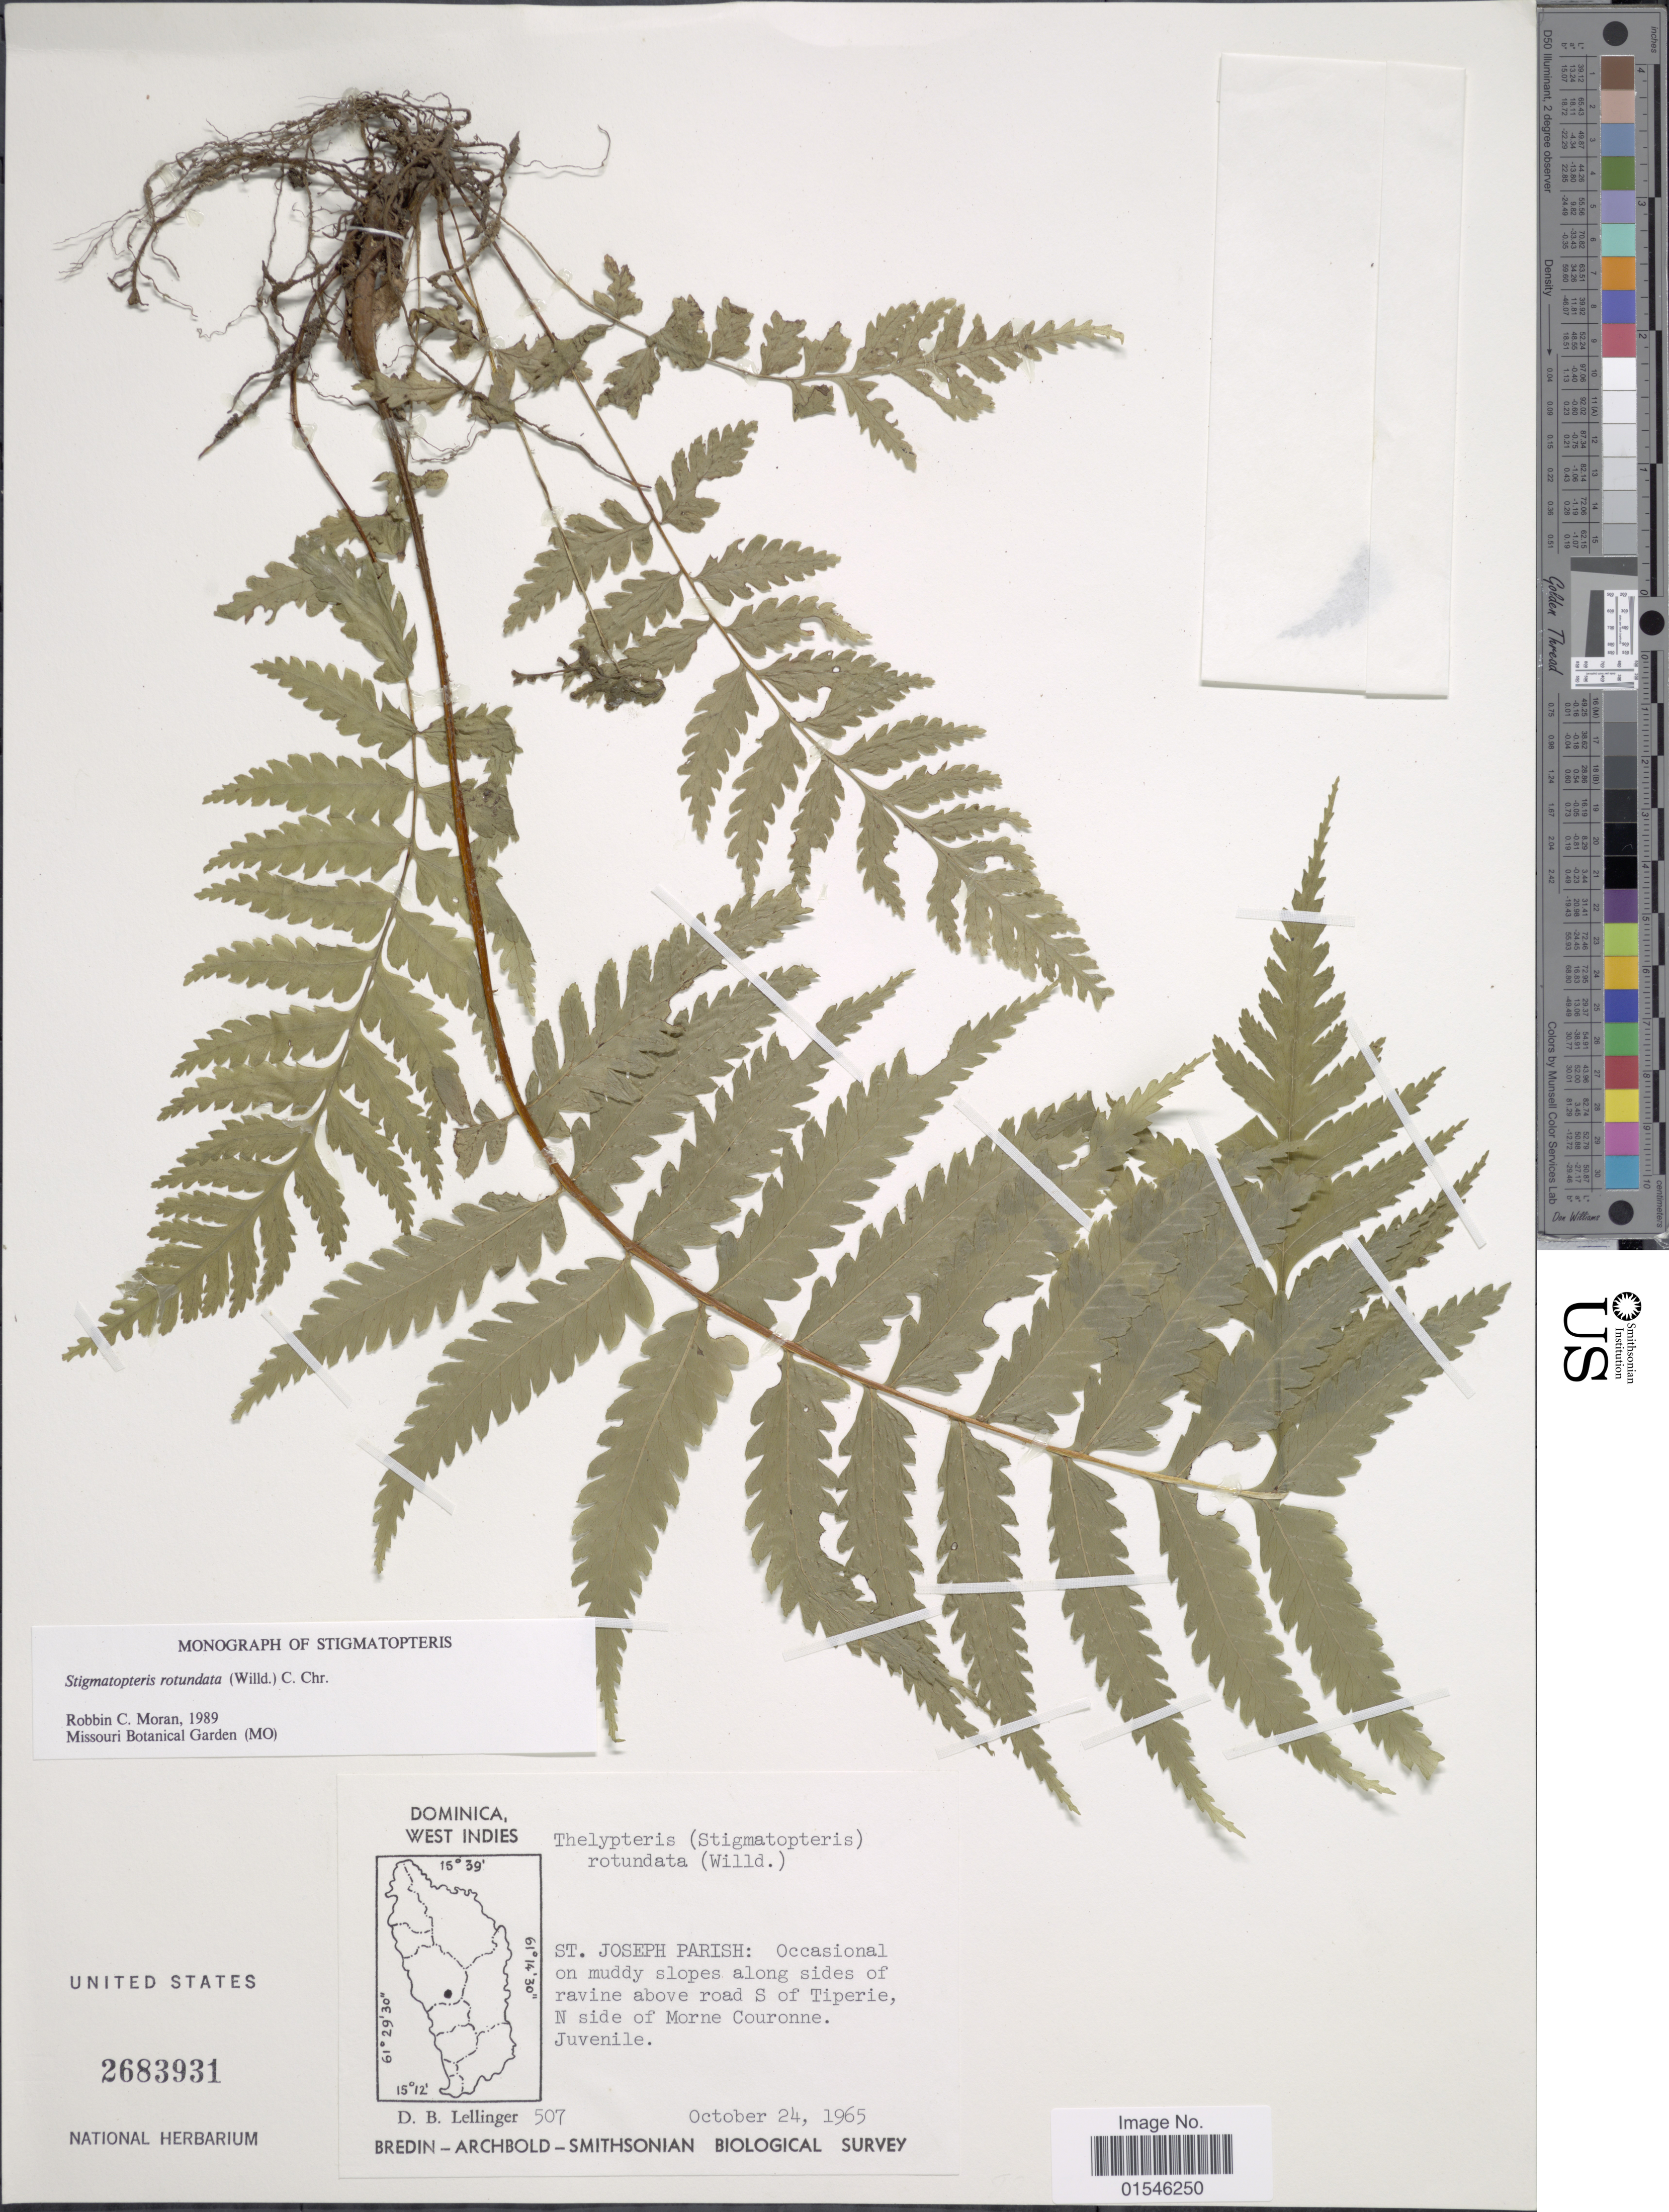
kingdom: Plantae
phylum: Tracheophyta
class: Polypodiopsida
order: Polypodiales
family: Dryopteridaceae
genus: Stigmatopteris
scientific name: Stigmatopteris rotundata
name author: (Willd.) C. Chr.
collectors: D. B. Lellinger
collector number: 507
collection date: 1965-10-24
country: Dominica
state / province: St. Joseph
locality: St Joseph Parish: Occasional on muddy slopes along sides of rabine above road S of Tiperie, N side of Morne Couronne. Juvenile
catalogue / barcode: US 2683931